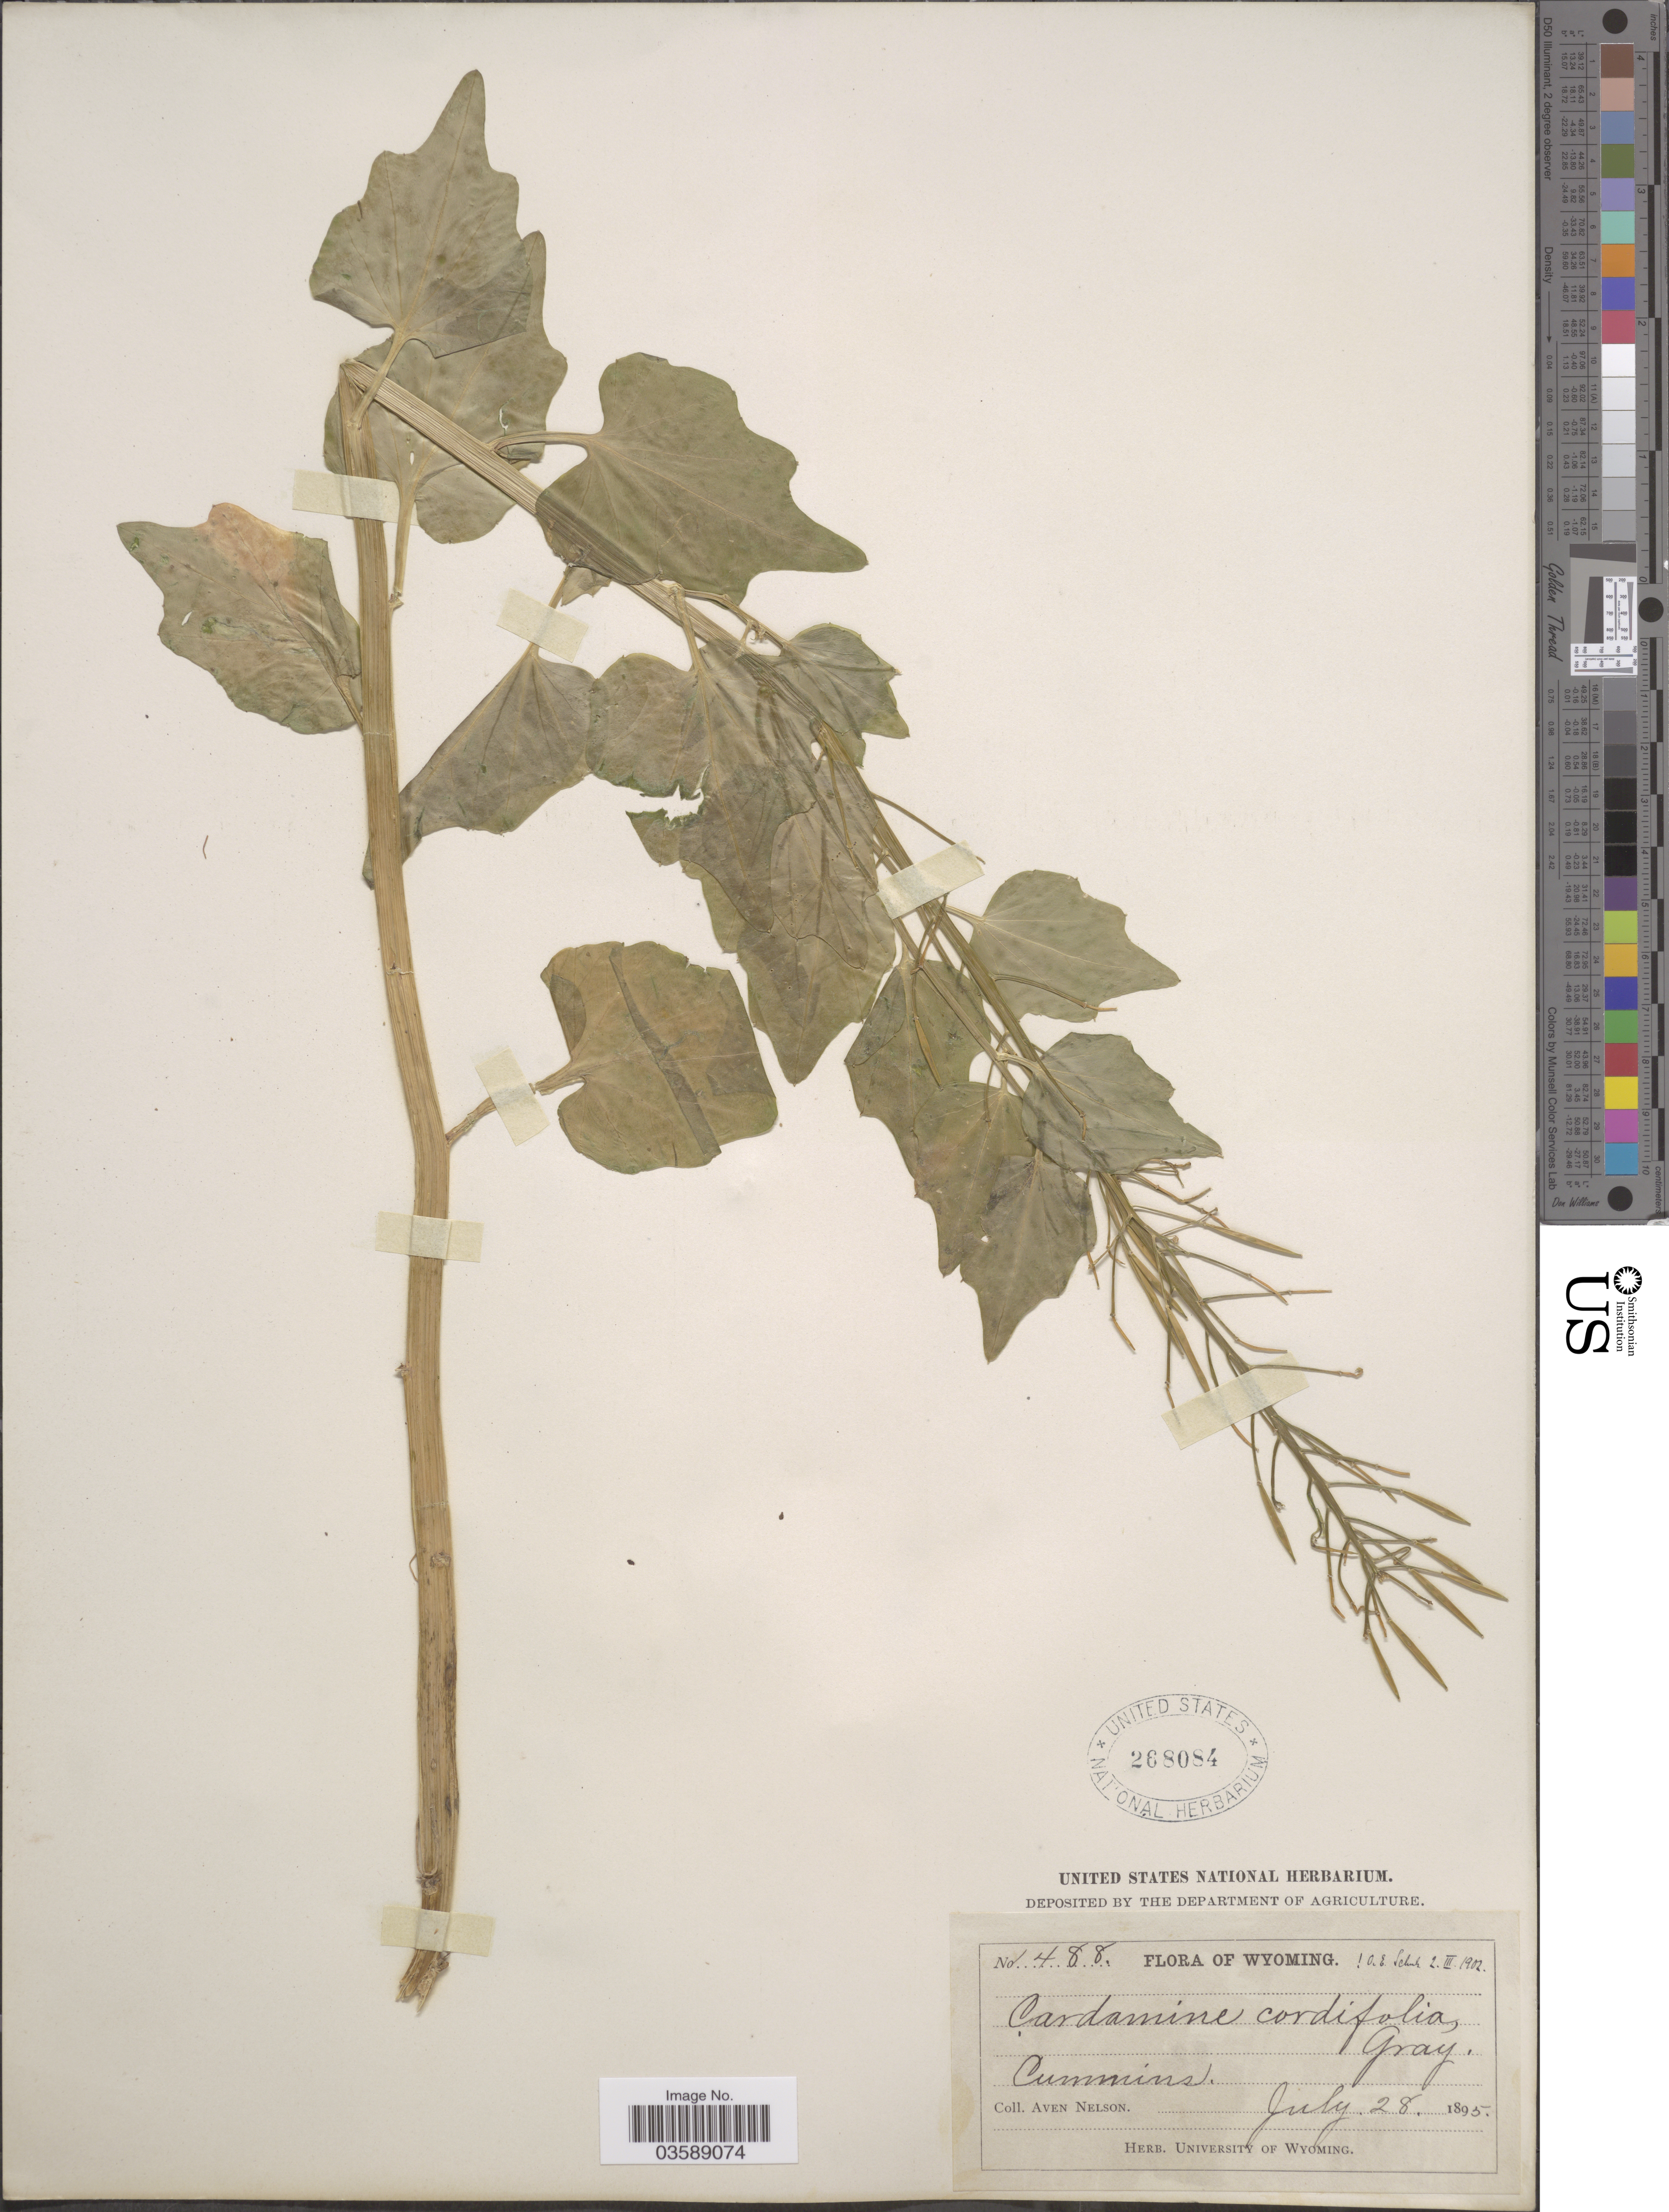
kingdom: Plantae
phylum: Tracheophyta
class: Magnoliopsida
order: Brassicales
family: Brassicaceae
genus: Cardamine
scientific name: Cardamine cordifolia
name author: A. Gray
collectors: A. Nelson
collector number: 1488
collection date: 1895-07-28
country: United States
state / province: Wyoming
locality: Cummins.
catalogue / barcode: US 268084